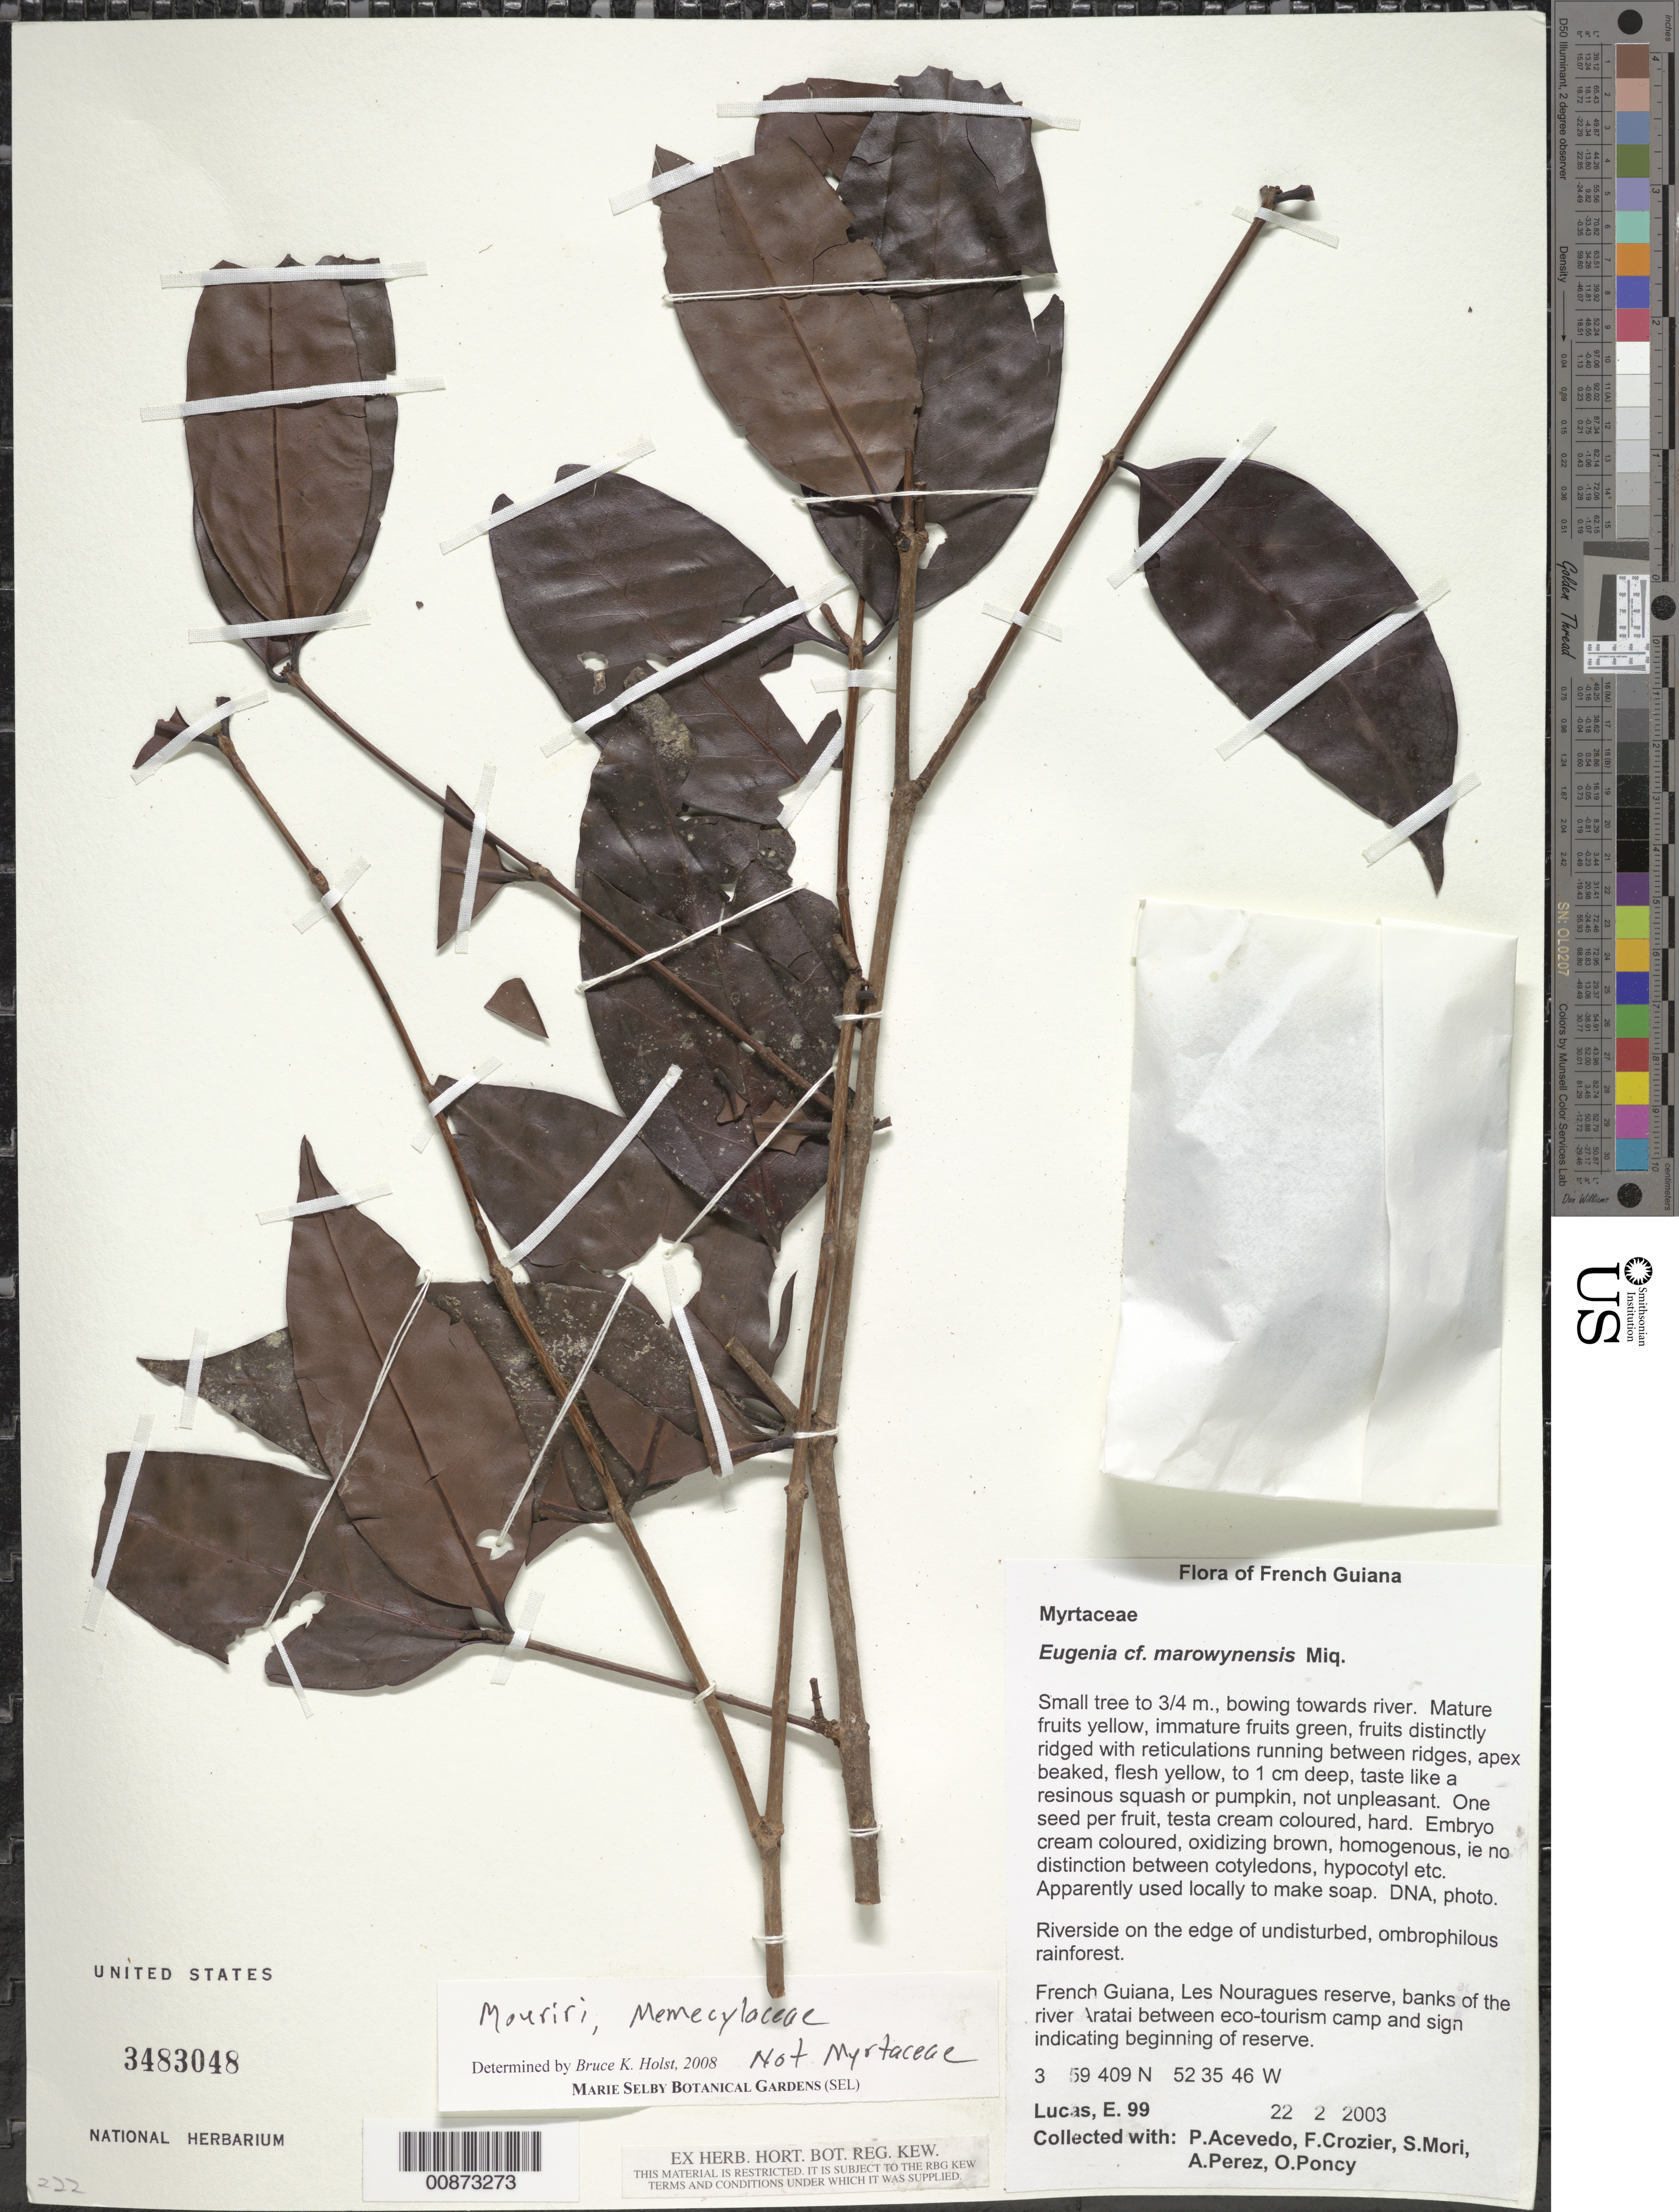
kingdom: Plantae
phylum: Tracheophyta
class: Magnoliopsida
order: Myrtales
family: Melastomataceae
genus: Mouriri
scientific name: Mouriri sp.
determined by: Holst, Bruce K.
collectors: E. Lucas, P. Acevedo-Rodr., F. Crozier, S. Mori, A. Perez & O. Poncy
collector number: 99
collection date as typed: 22-Feb-03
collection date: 2003-02-22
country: French Guiana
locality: Les Nouragues Reserve, Aratai R.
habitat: Riverside on the edge of undisturbed, ombrophilous rainforest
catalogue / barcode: US 3483048